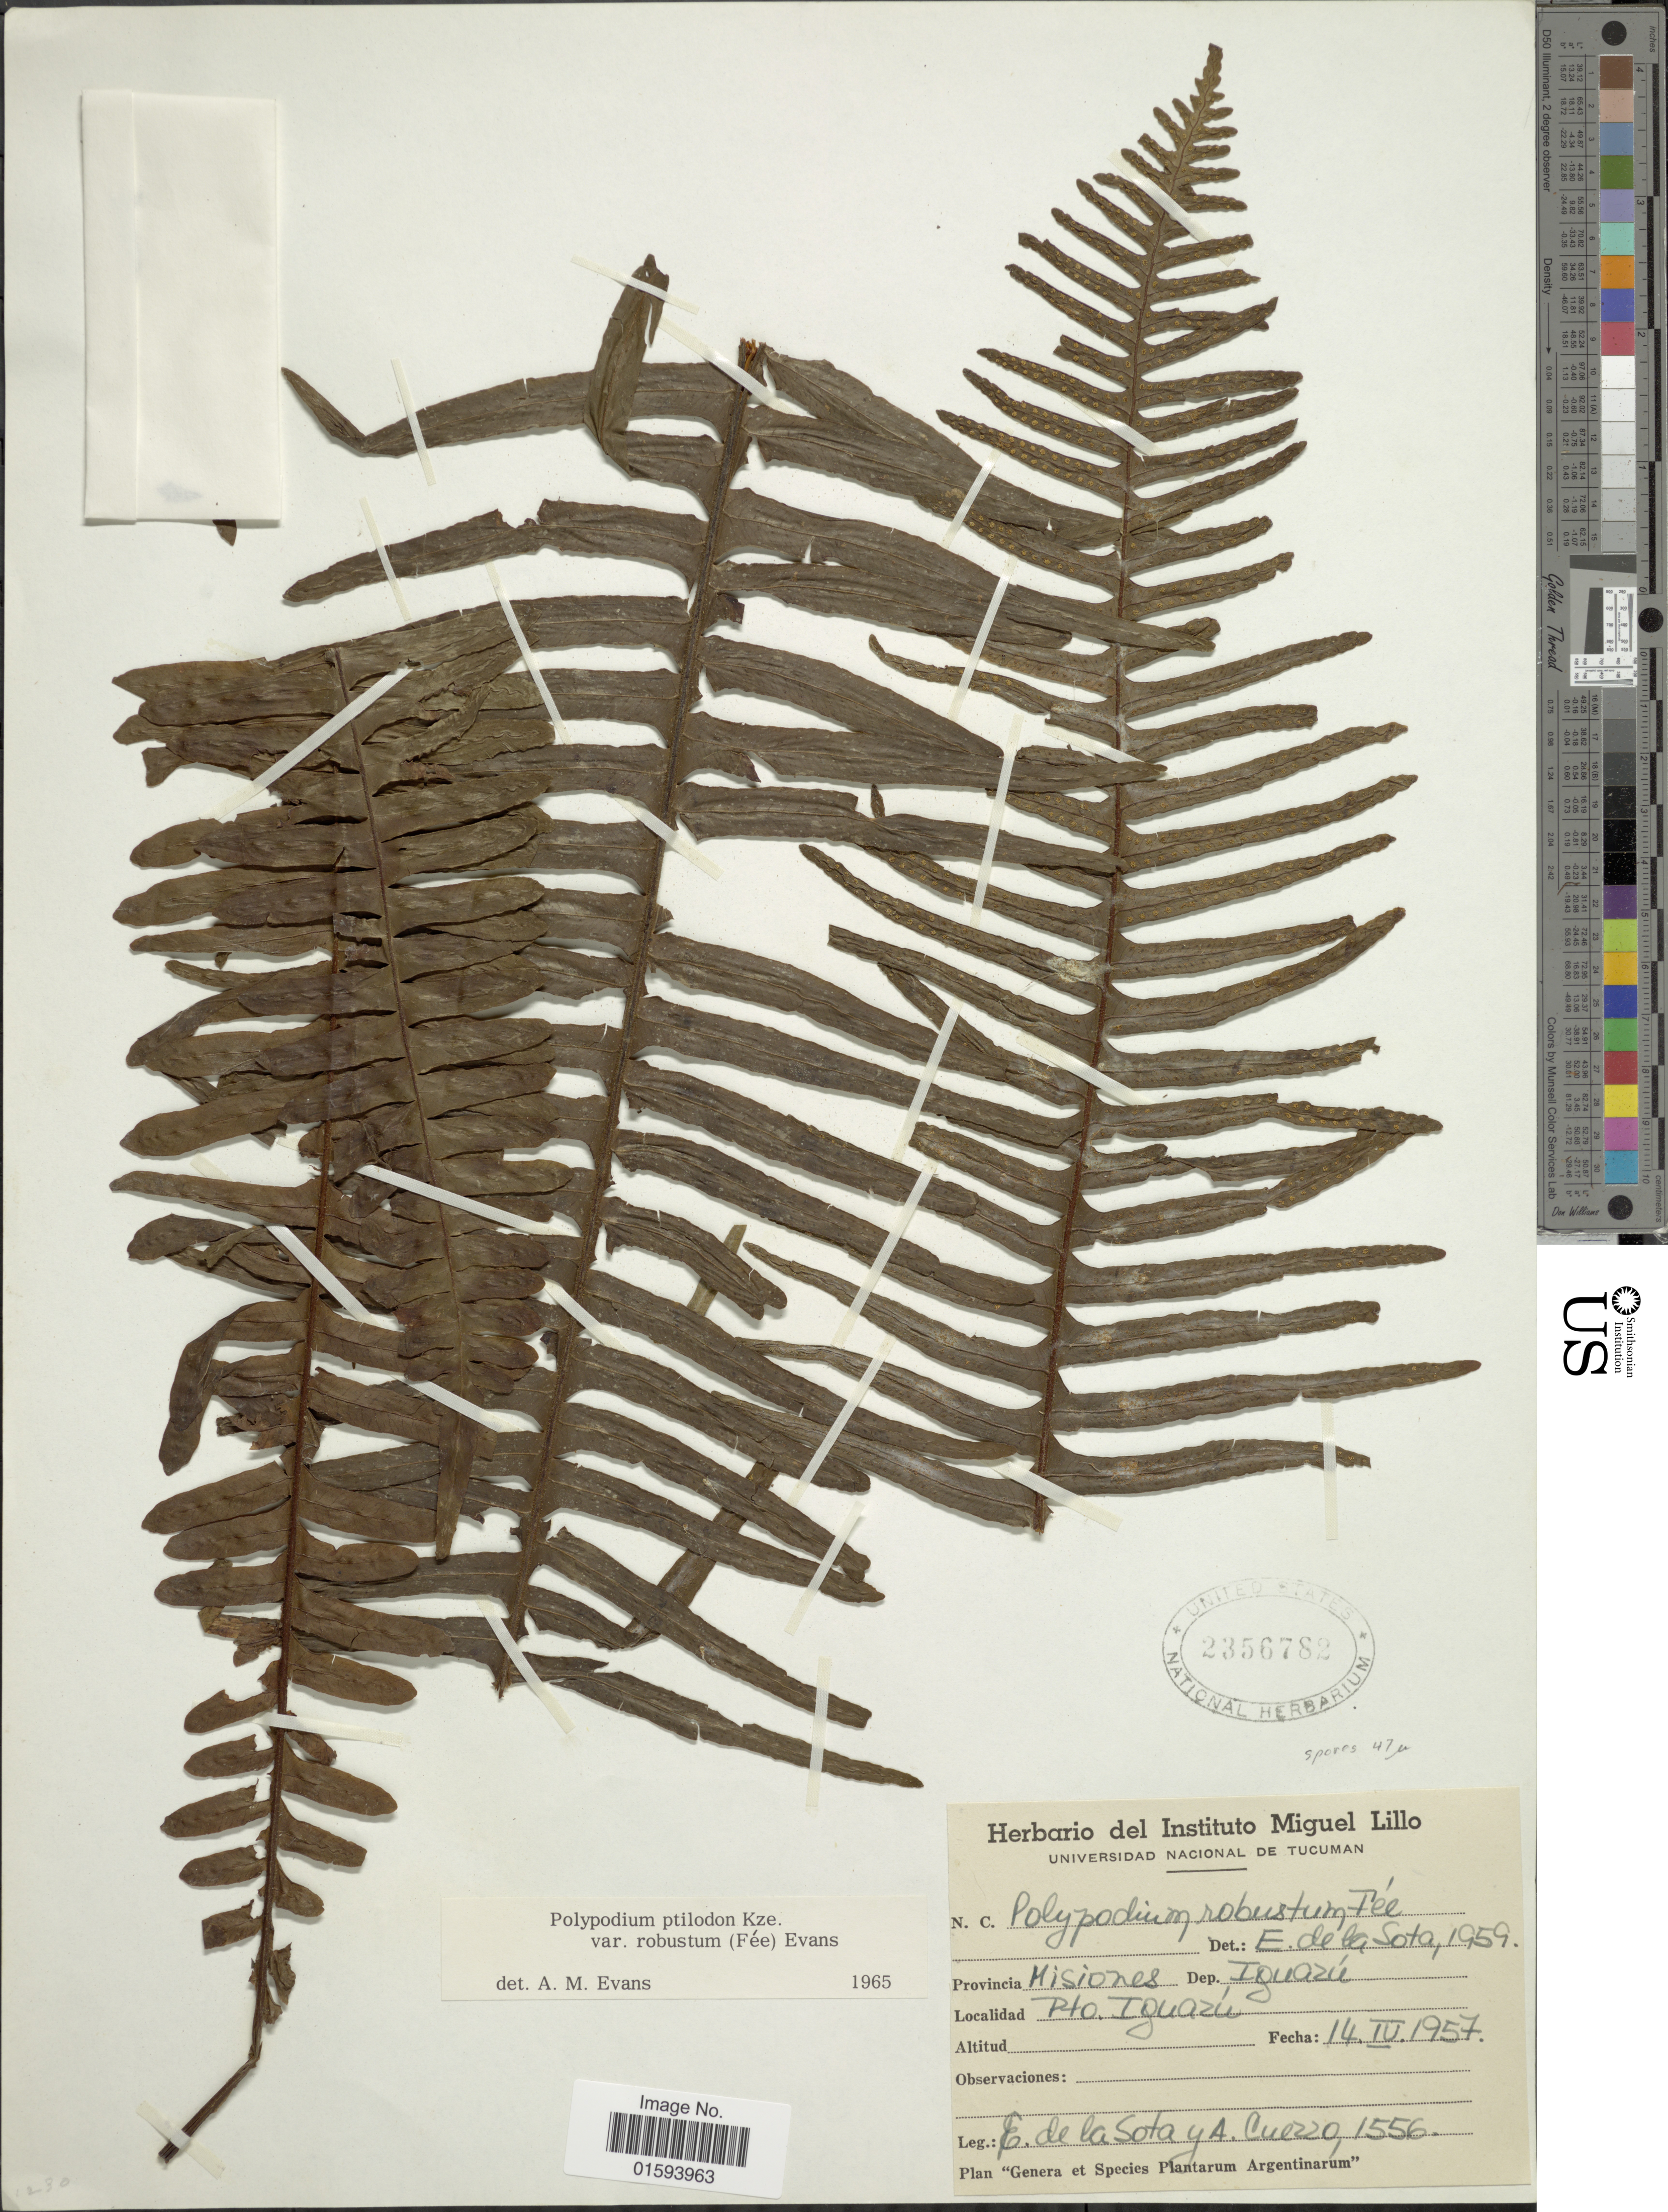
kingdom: Plantae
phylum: Tracheophyta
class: Polypodiopsida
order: Polypodiales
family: Polypodiaceae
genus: Pecluma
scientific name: Pecluma robusta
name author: (Fée) M. Kessler & A.R. Sm.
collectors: E. R. de la Sota & A. Cuezzo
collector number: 1556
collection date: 1957-04-14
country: Argentina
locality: Provincia Misiones. Dep. Iquazú. Dto. Iguazú.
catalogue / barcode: US 2356782